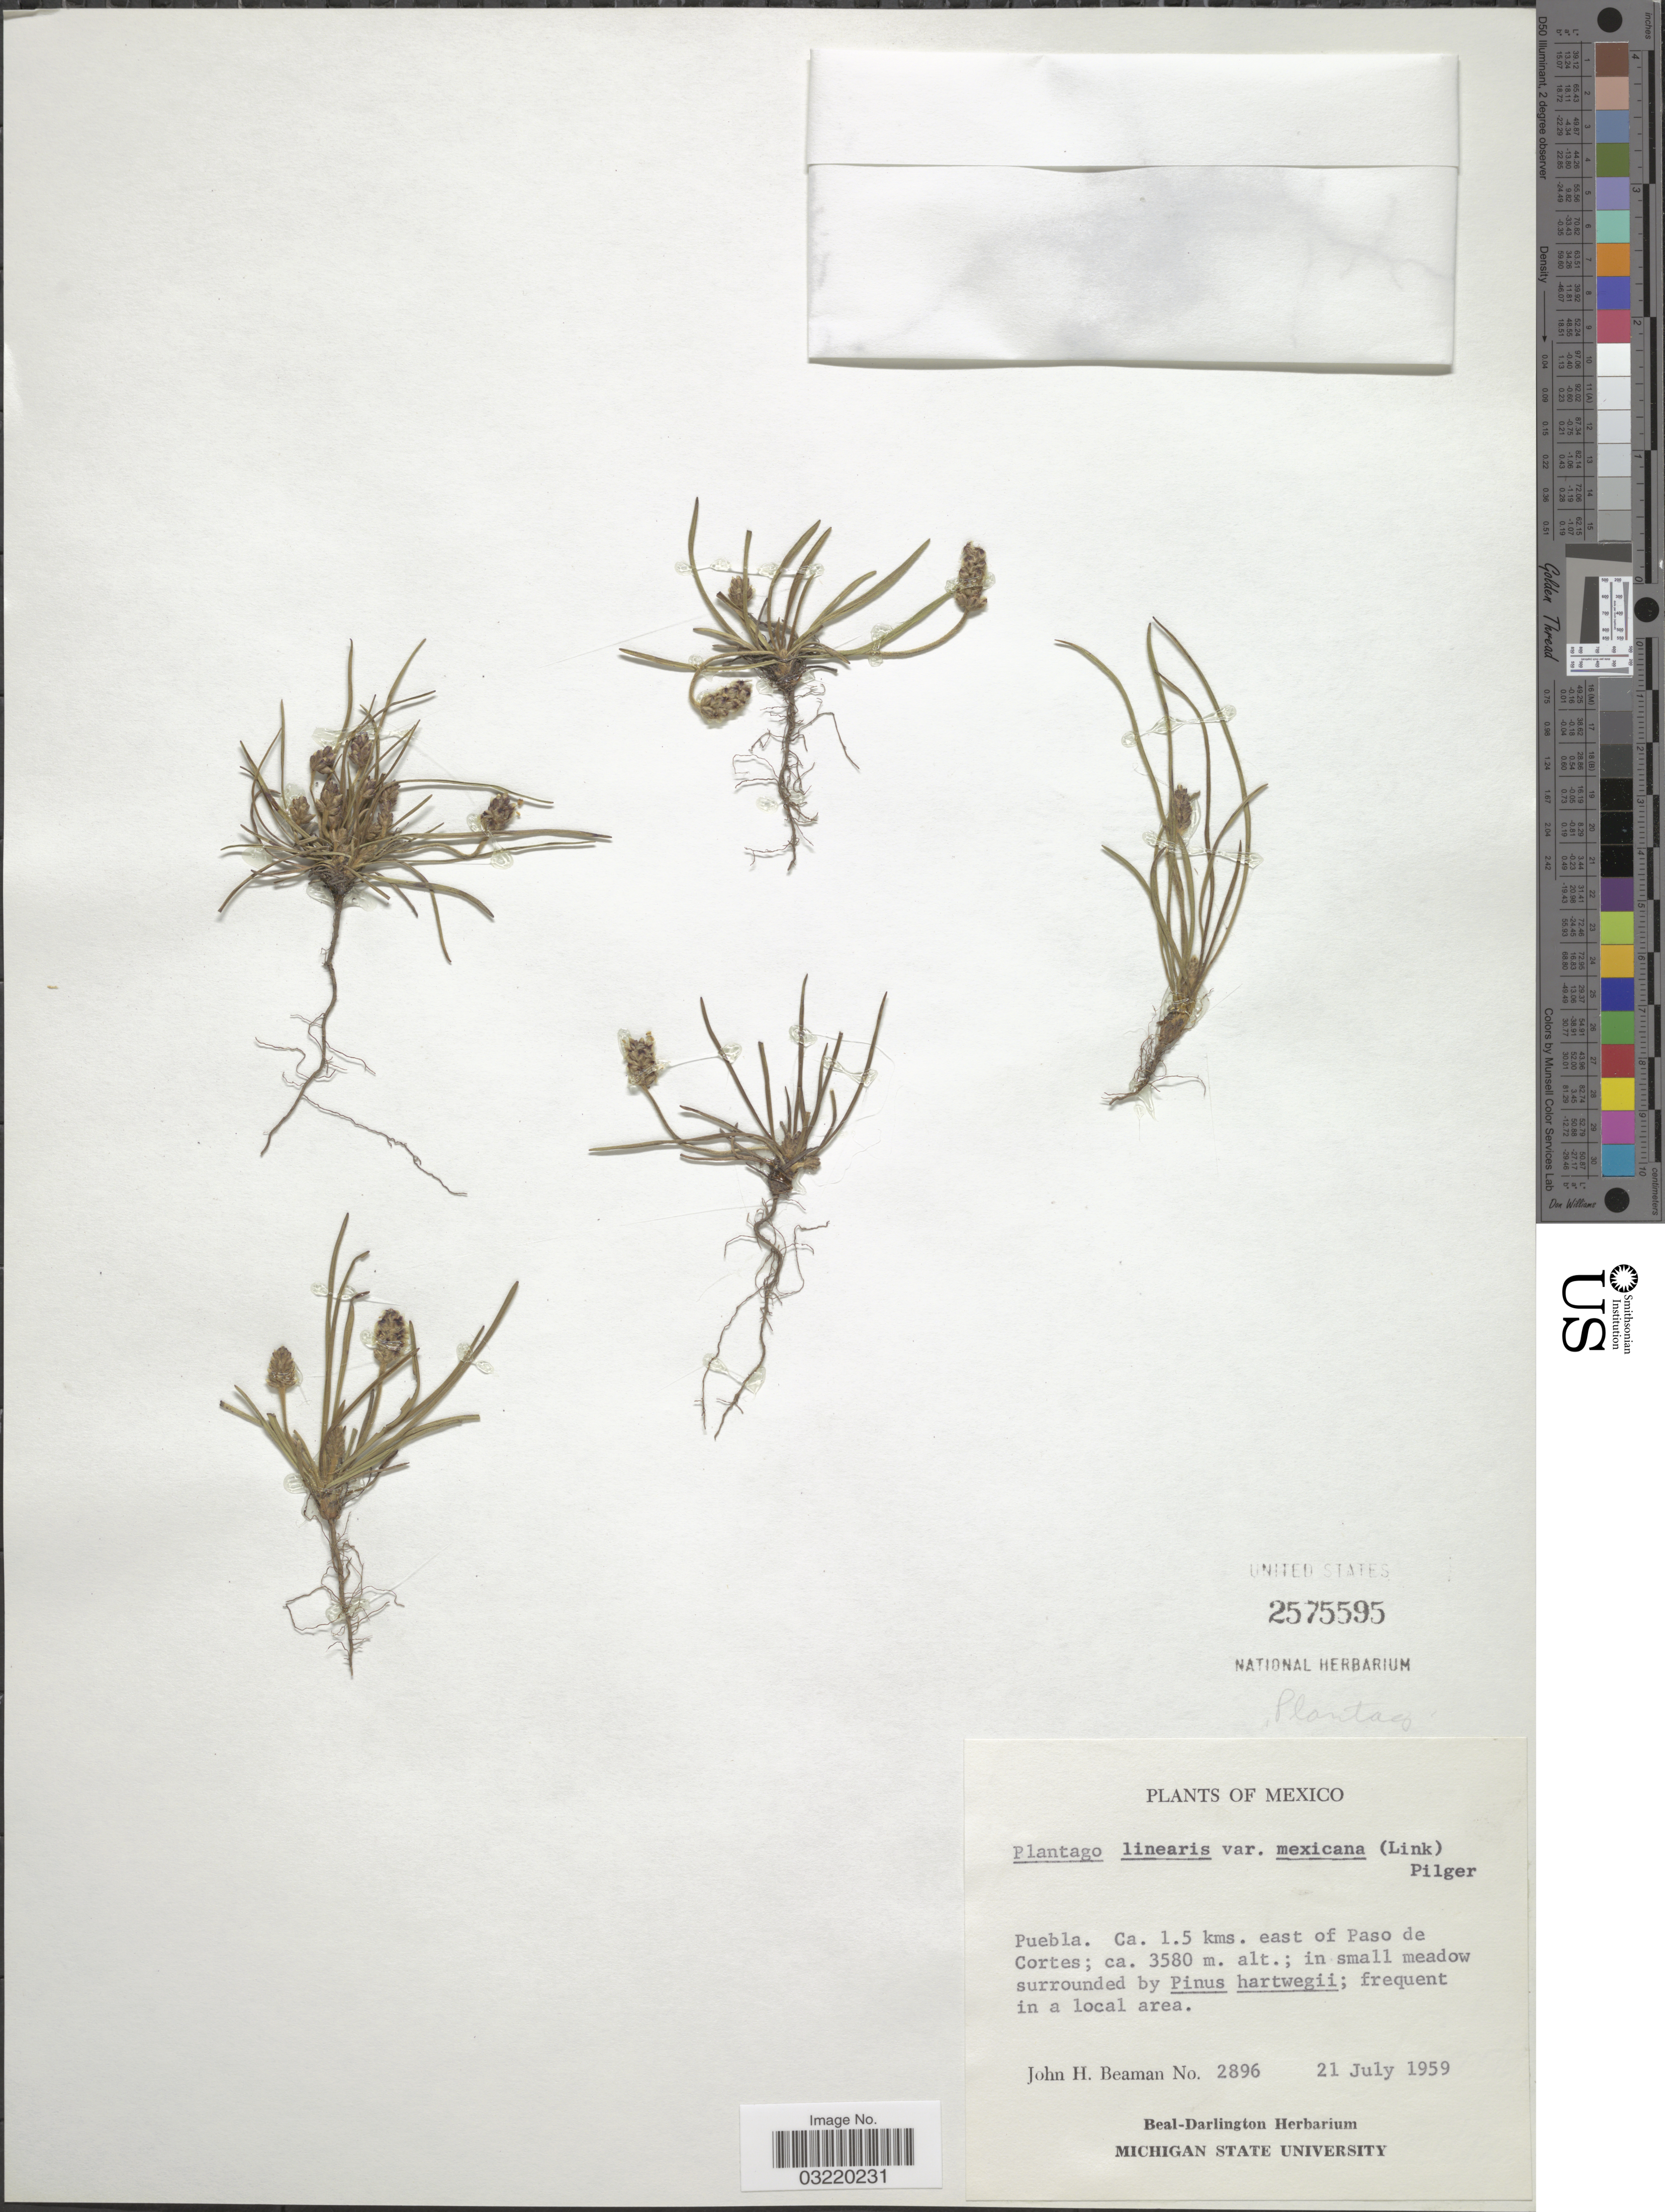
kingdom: Plantae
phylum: Tracheophyta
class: Magnoliopsida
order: Lamiales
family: Plantaginaceae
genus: Plantago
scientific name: Plantago nivea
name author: Kunth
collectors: J. H. Beaman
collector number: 2896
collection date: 1959-07-21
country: Mexico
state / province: Puebla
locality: Ca. 1.5 kms. east of Paso de Cortes.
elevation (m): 3580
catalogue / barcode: US 2575595